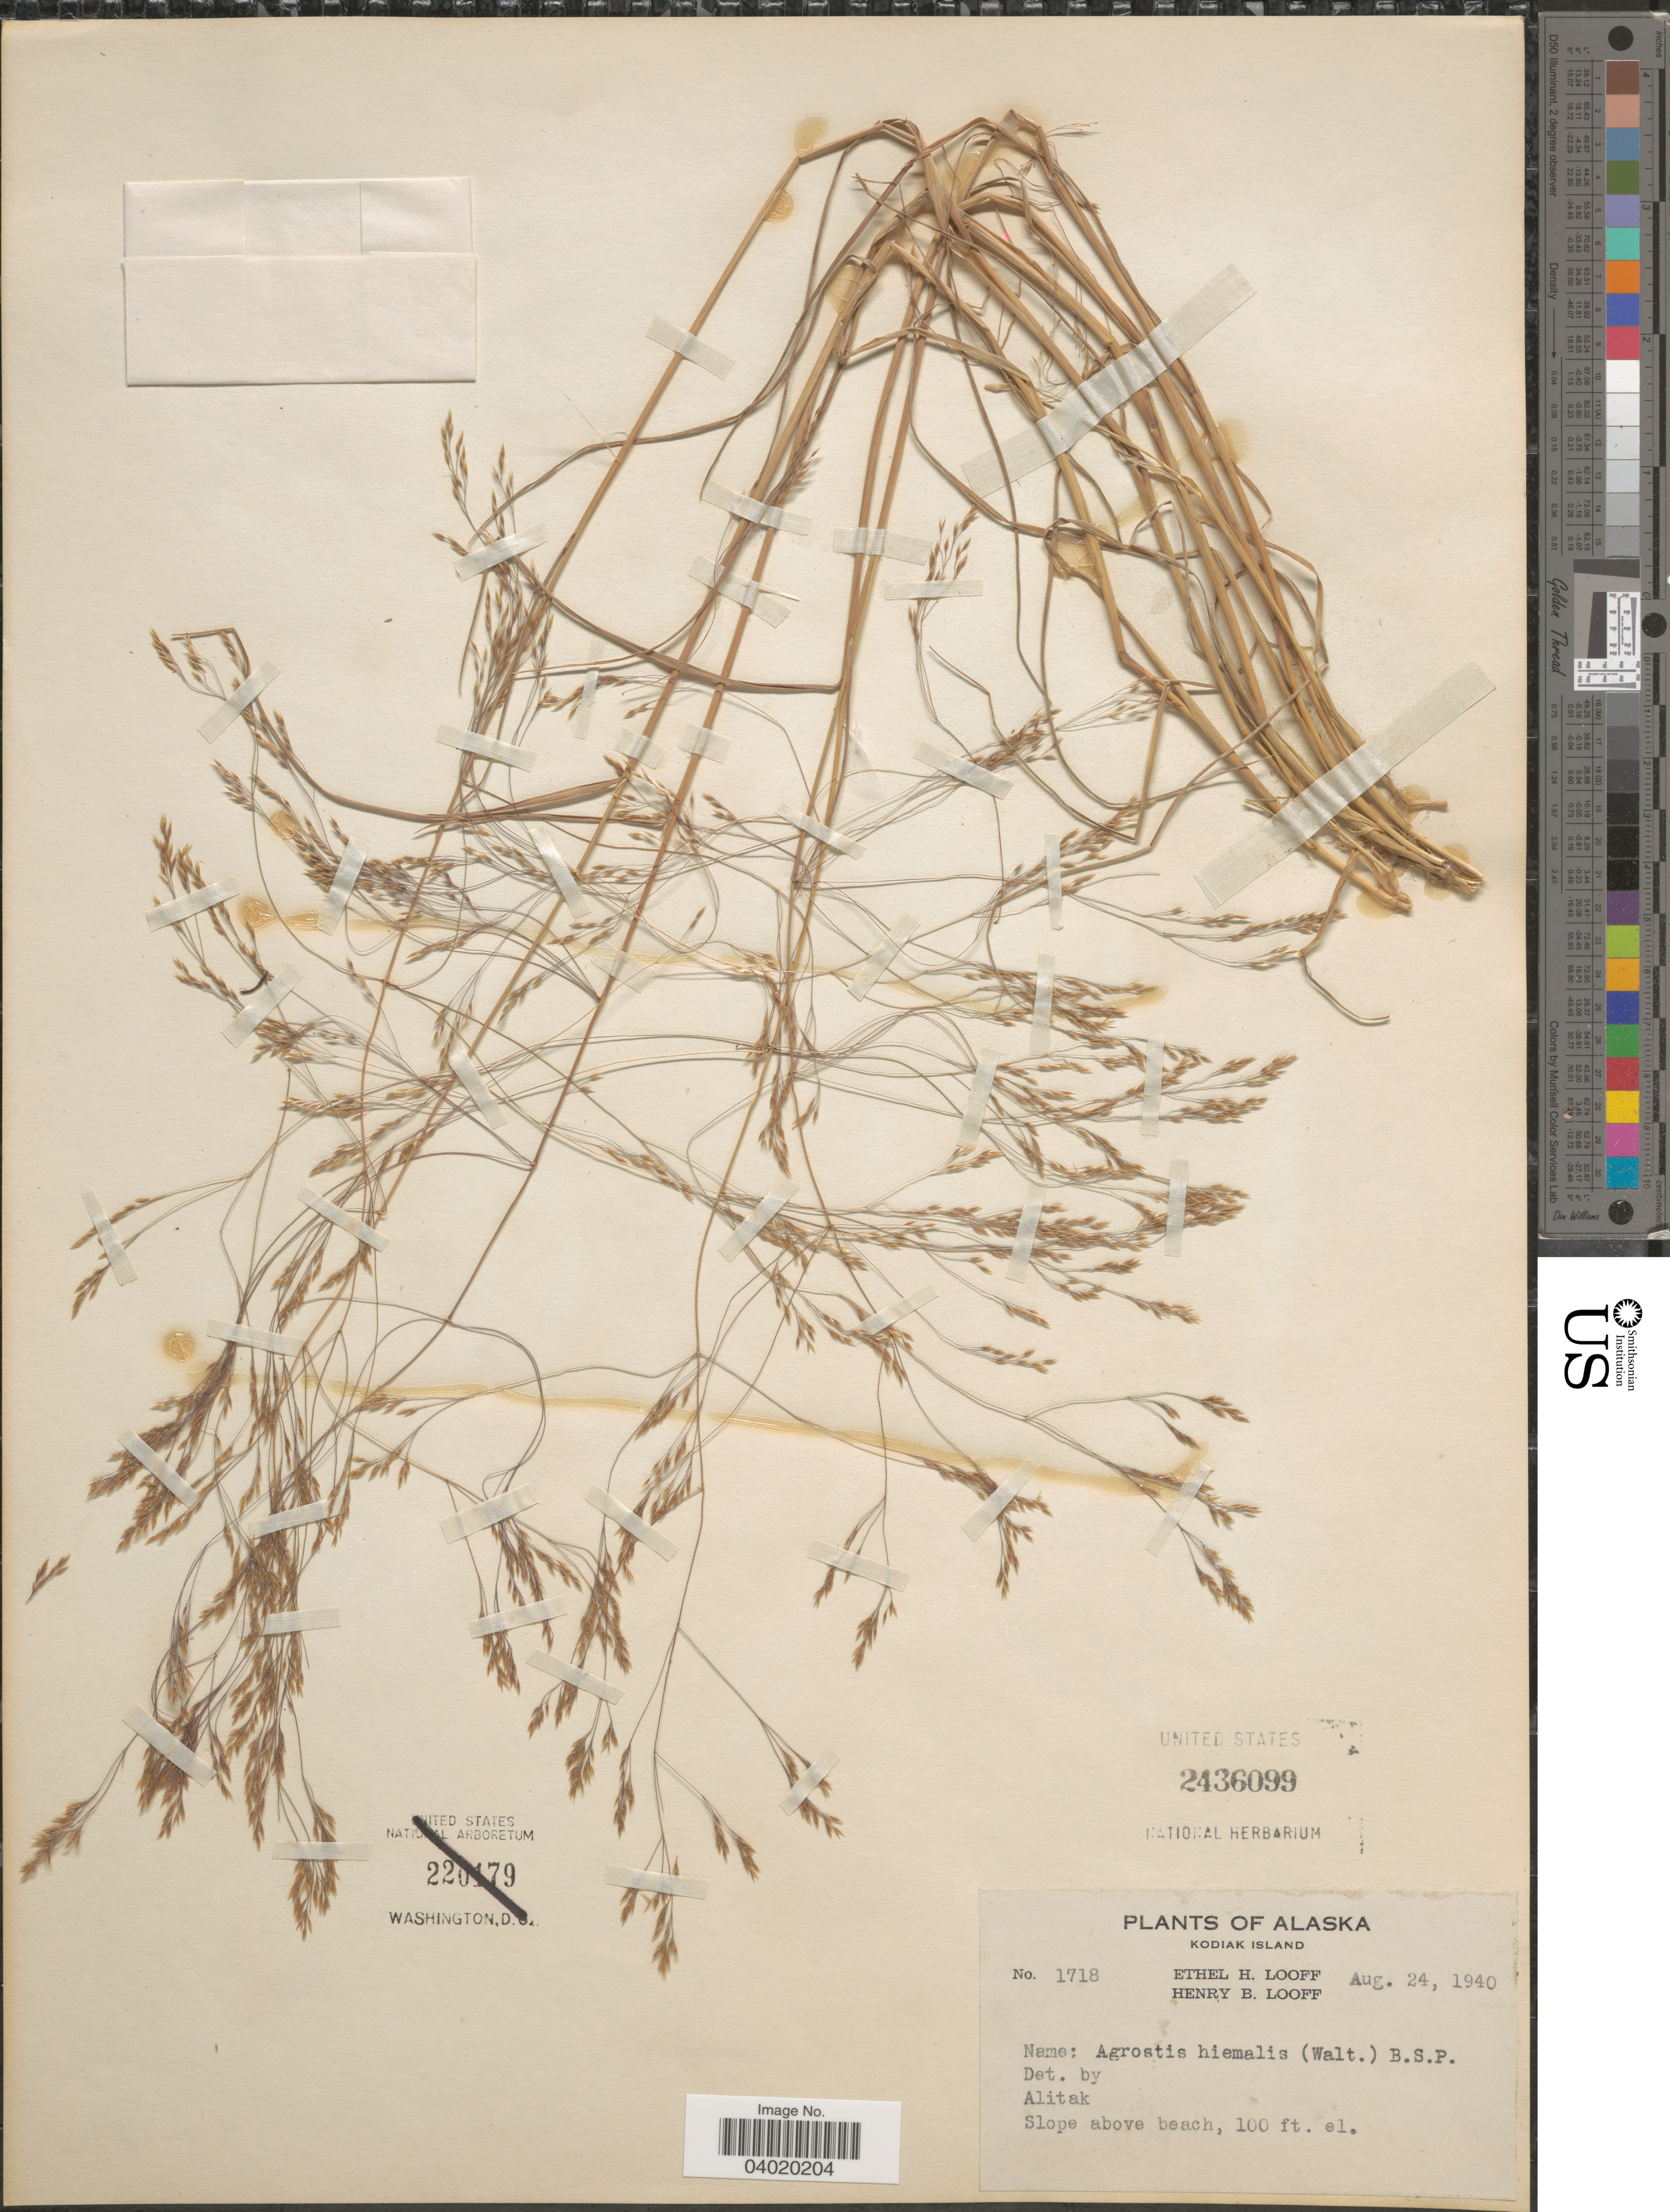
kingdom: Plantae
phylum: Tracheophyta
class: Liliopsida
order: Poales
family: Poaceae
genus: Agrostis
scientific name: Agrostis hyemalis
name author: (Walter) Britton et al.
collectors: E. Looff & H. Looff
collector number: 1718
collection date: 1940-08-24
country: United States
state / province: Alaska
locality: Kodiak Island. Alitak. Slope above beach.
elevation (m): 30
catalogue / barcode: US 2436099